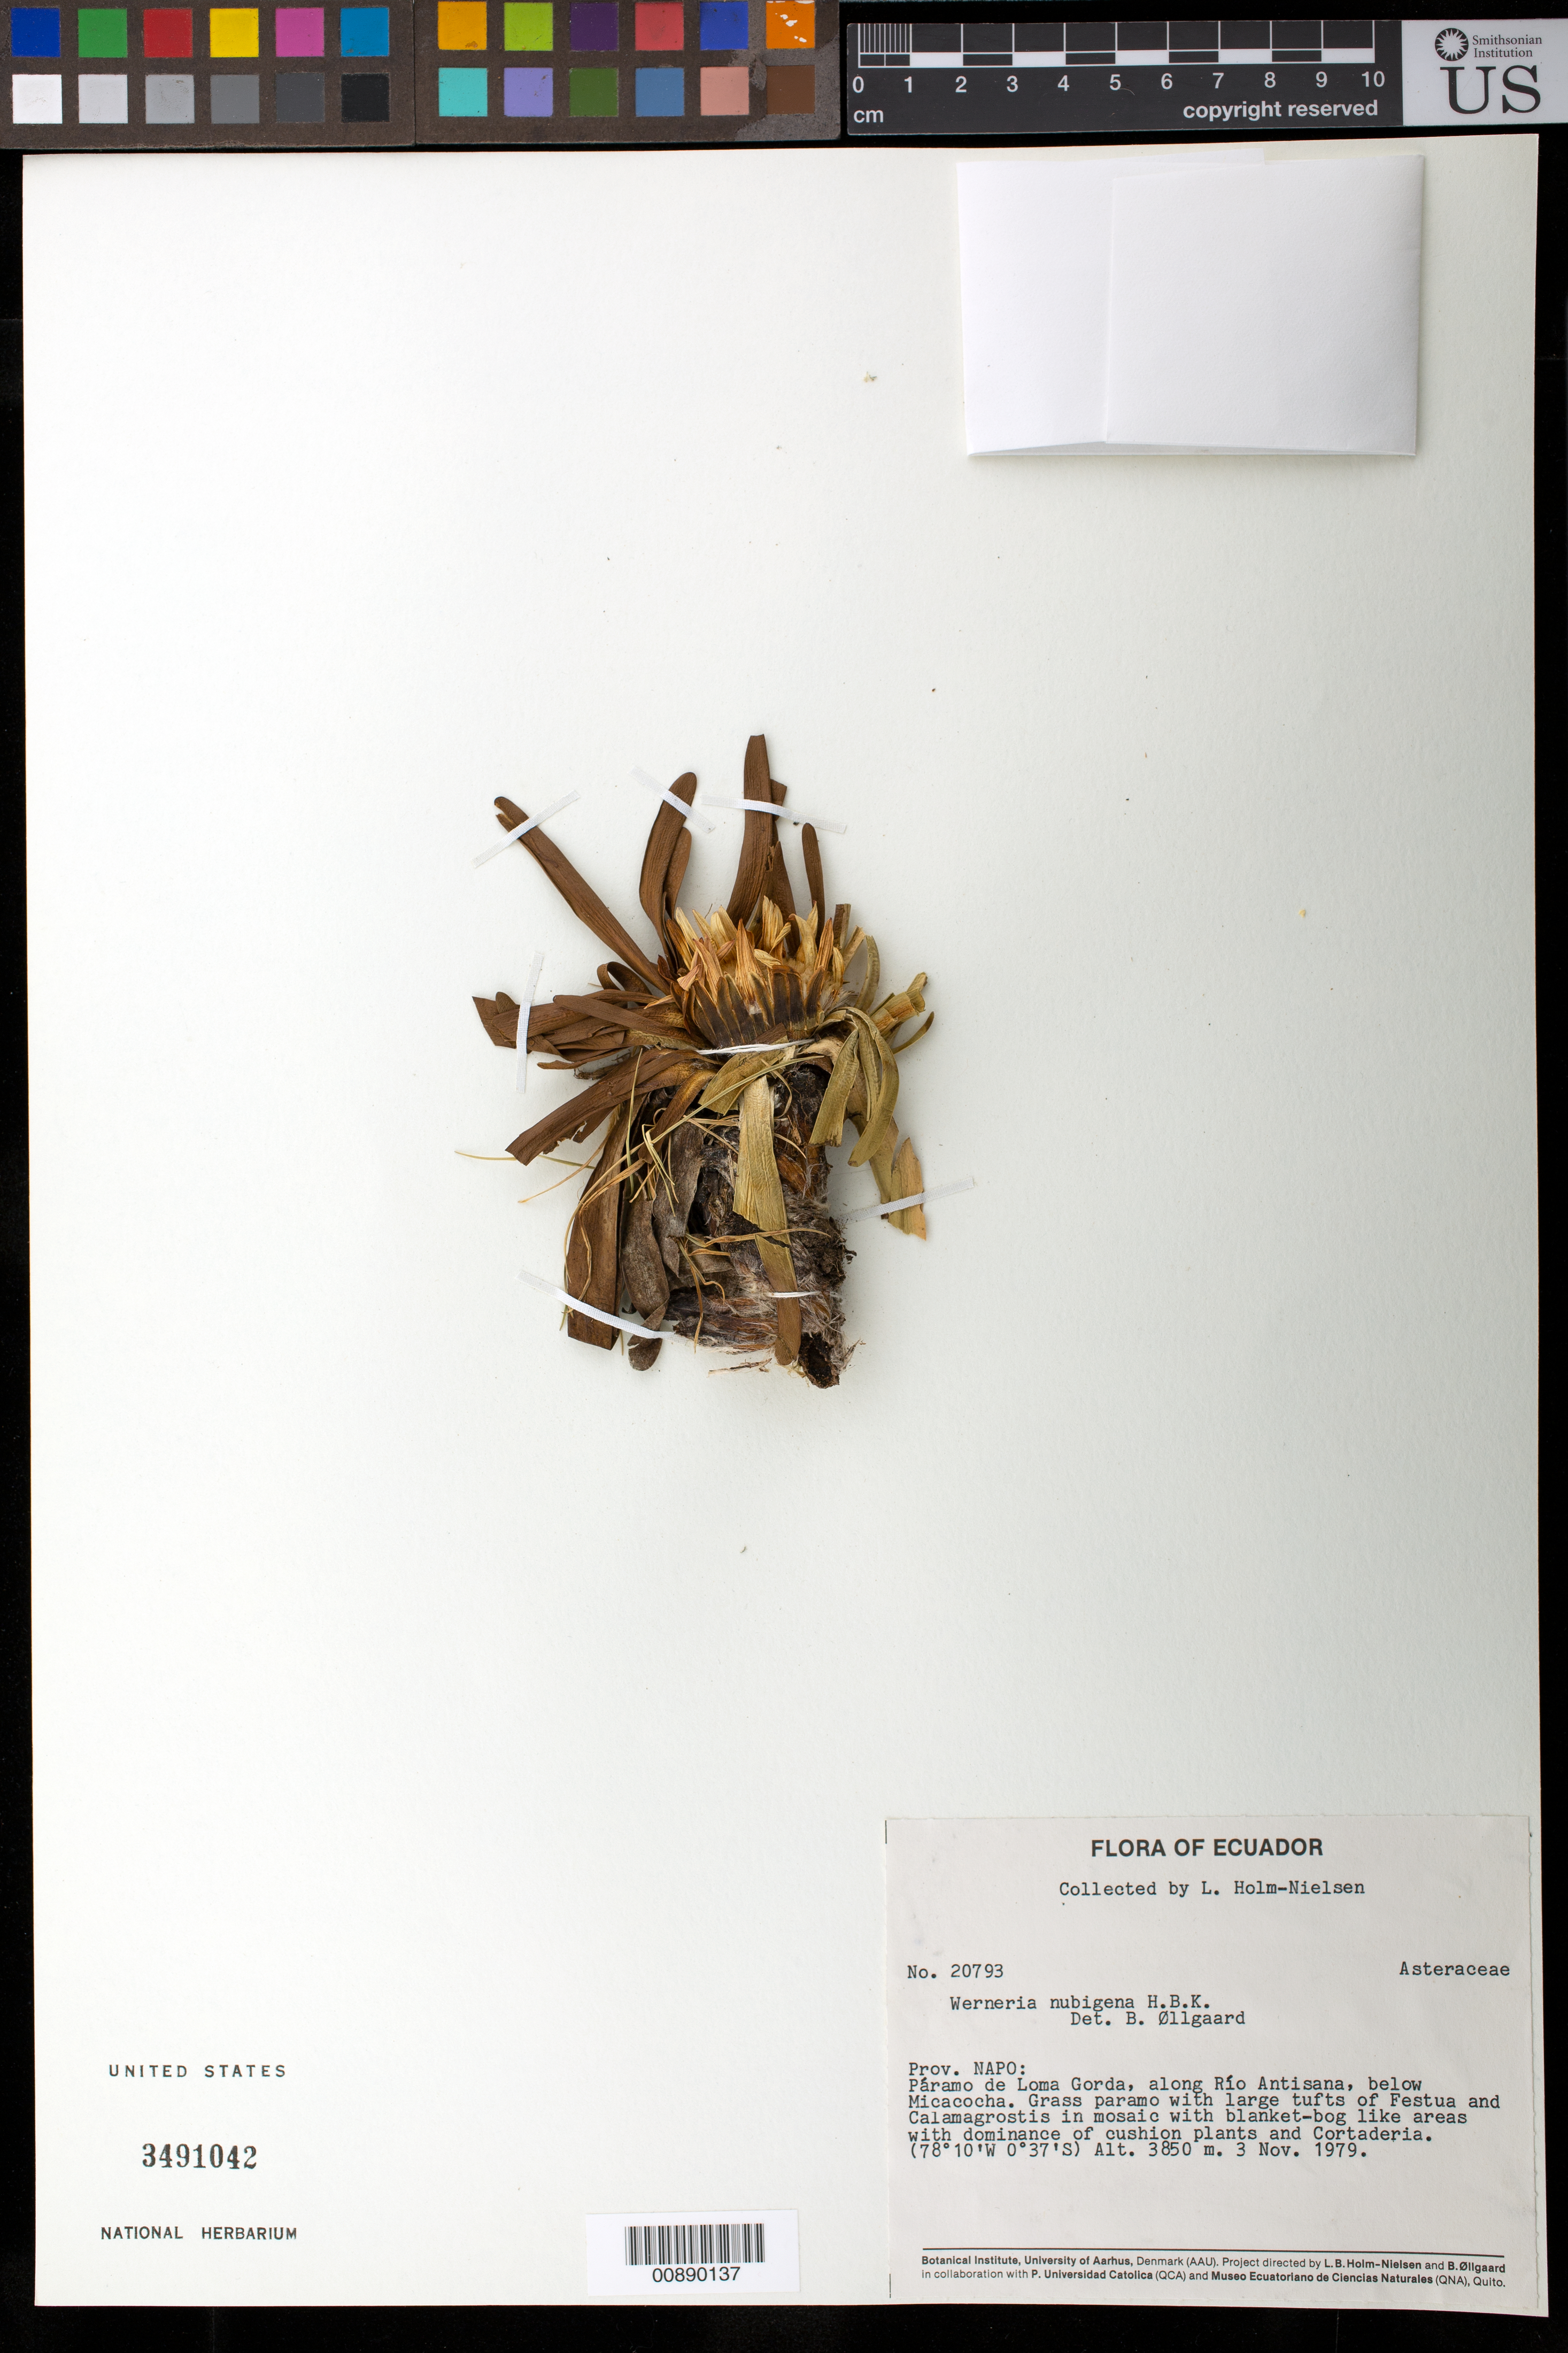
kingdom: Plantae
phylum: Tracheophyta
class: Magnoliopsida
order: Asterales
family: Asteraceae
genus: Werneria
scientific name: Werneria nubigena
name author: Kunth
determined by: Øllgaard, Benjamin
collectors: L. B. Holm-Nielsen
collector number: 20793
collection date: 1979-11-03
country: Ecuador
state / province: Napo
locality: Páramo de Loma Gorda, along Río Antisana, below Micacocha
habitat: Grass paramo with large tufts of Festua and Calamagrostis in mosaic with blanket-bog like areas with dominance of cushion plants and Cortaderia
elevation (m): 3850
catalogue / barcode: US 3491042